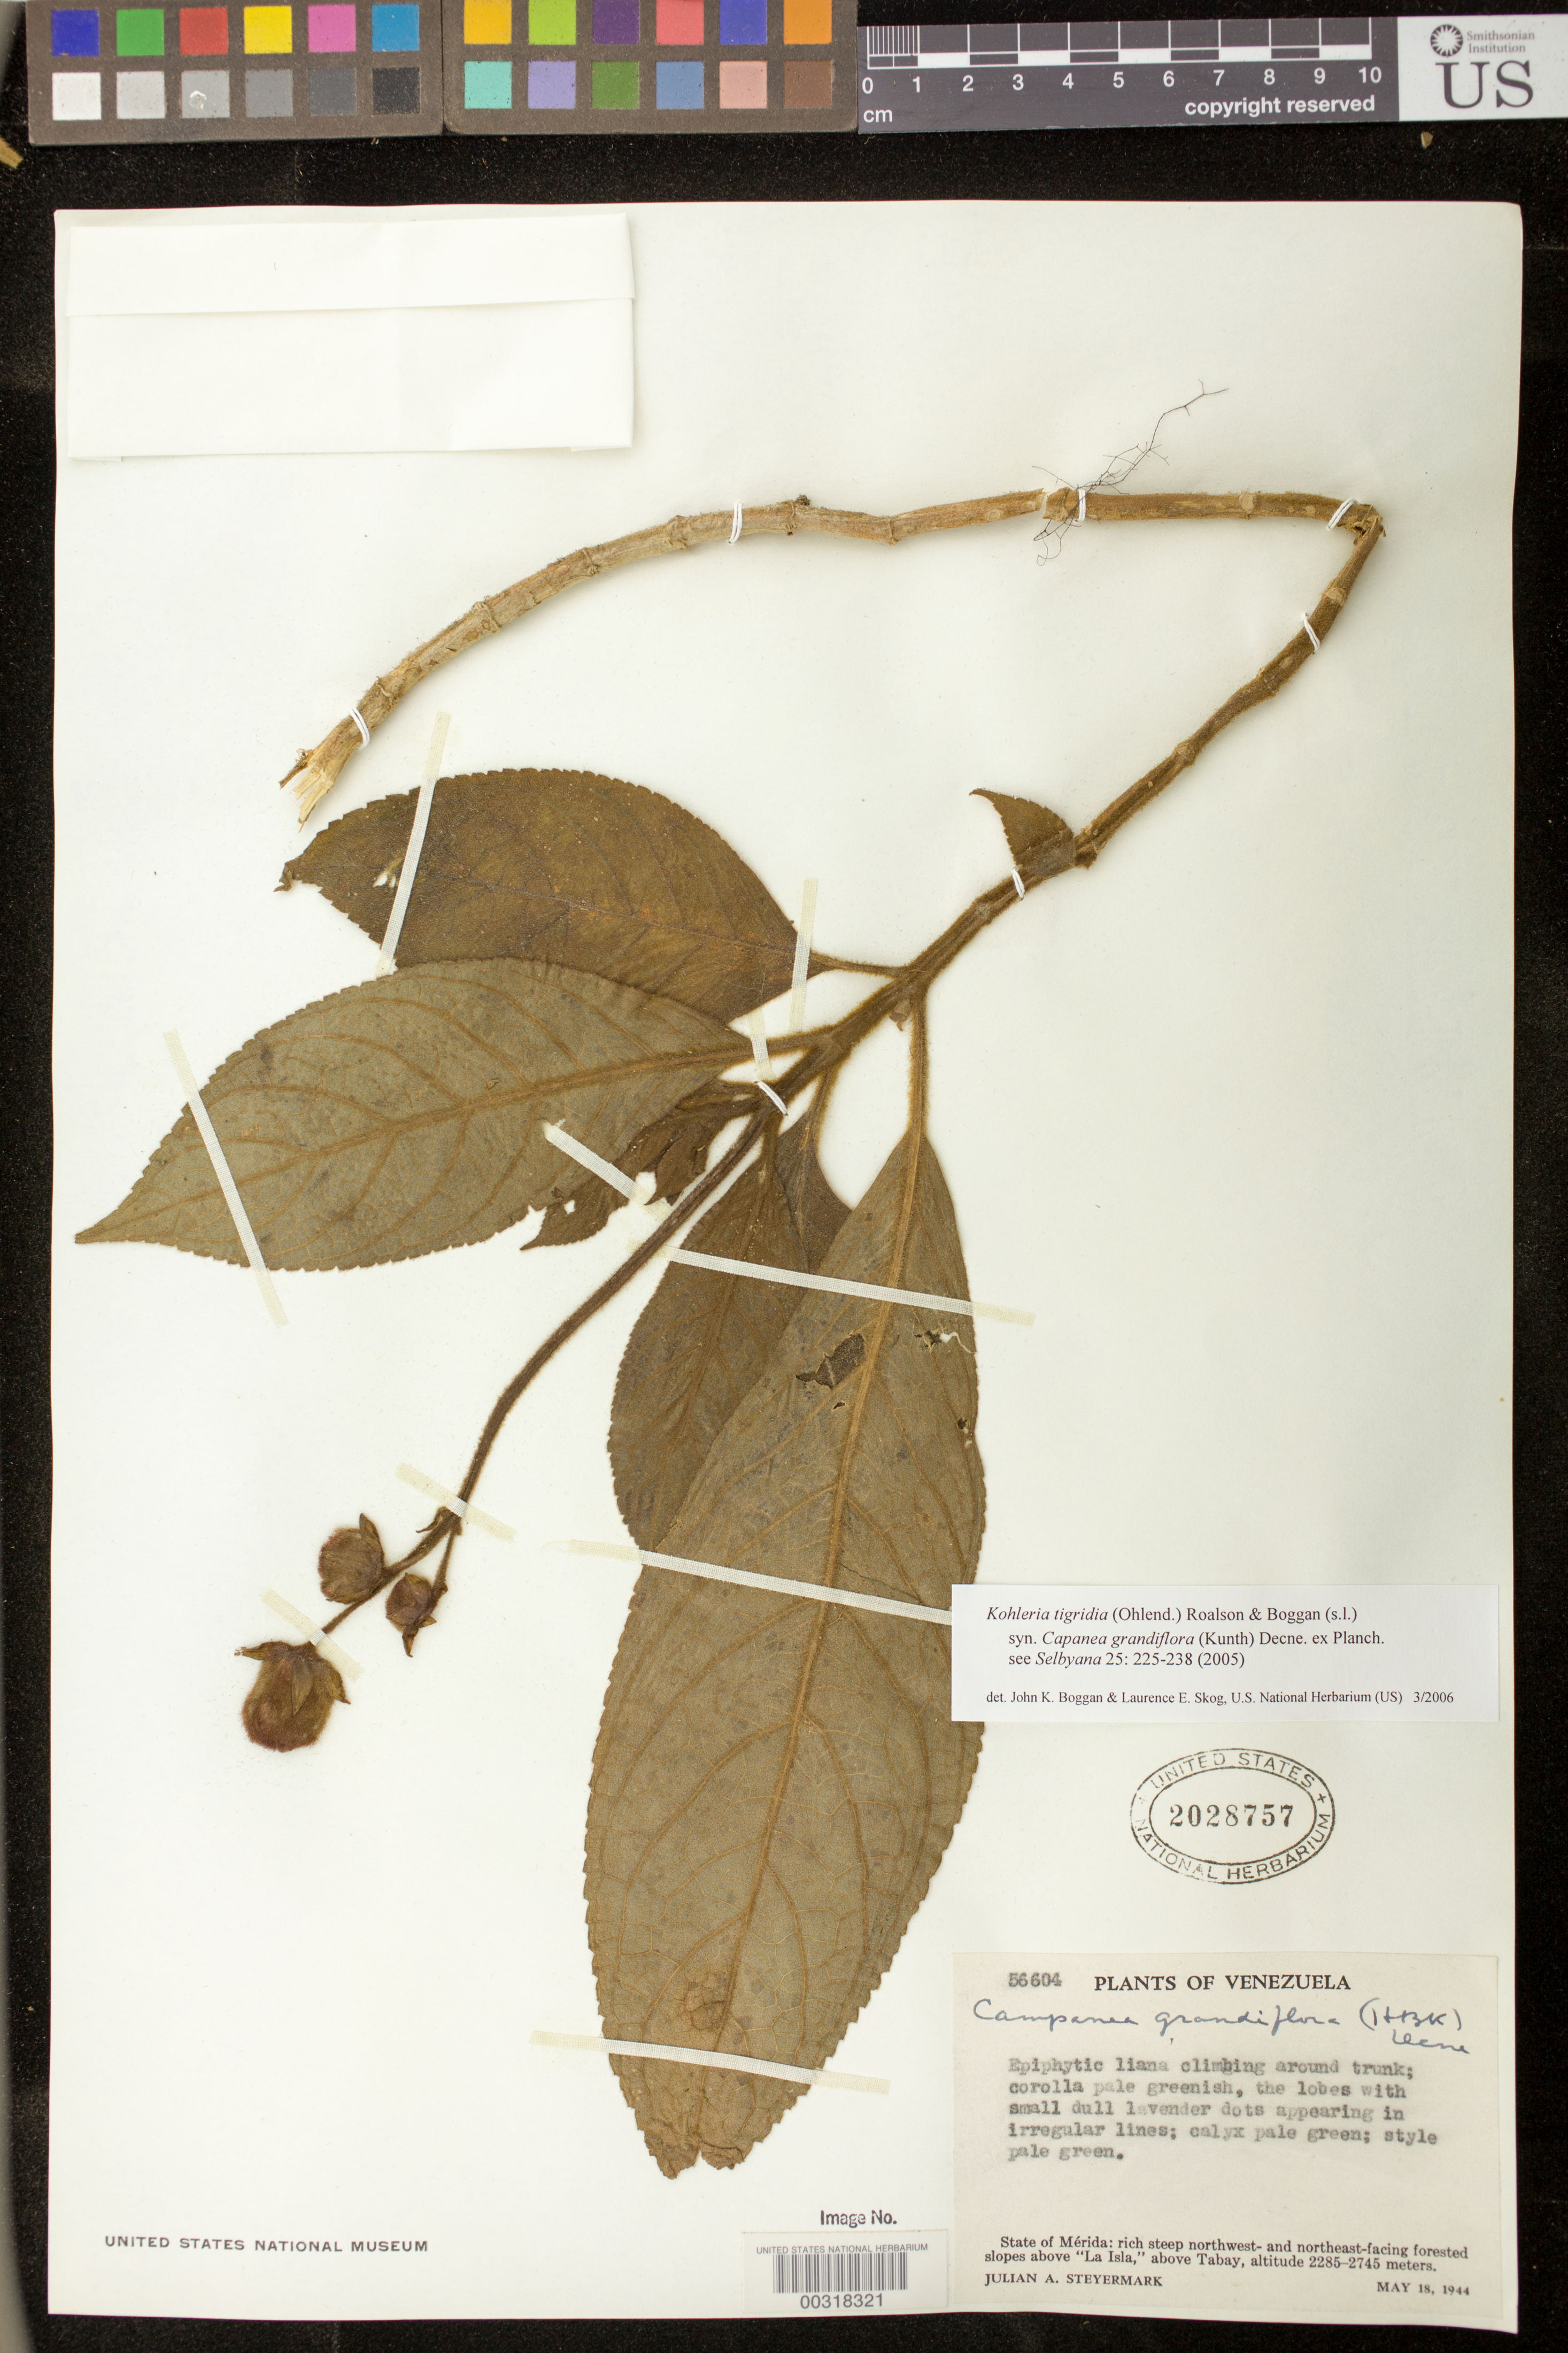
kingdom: Plantae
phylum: Tracheophyta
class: Magnoliopsida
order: Lamiales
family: Gesneriaceae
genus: Kohleria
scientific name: Kohleria tigridia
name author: (Ohlend.) Roalson & Boggan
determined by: Boggan, J. K.; Skog, L. E.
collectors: J. Steyermark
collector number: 56604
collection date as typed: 18 May 1944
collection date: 1944-05-18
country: Venezuela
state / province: Mérida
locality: Above "La Isla," above Tabay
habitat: Rich steep NW- and NE-facing forested slopes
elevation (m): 2285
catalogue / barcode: US 2028757